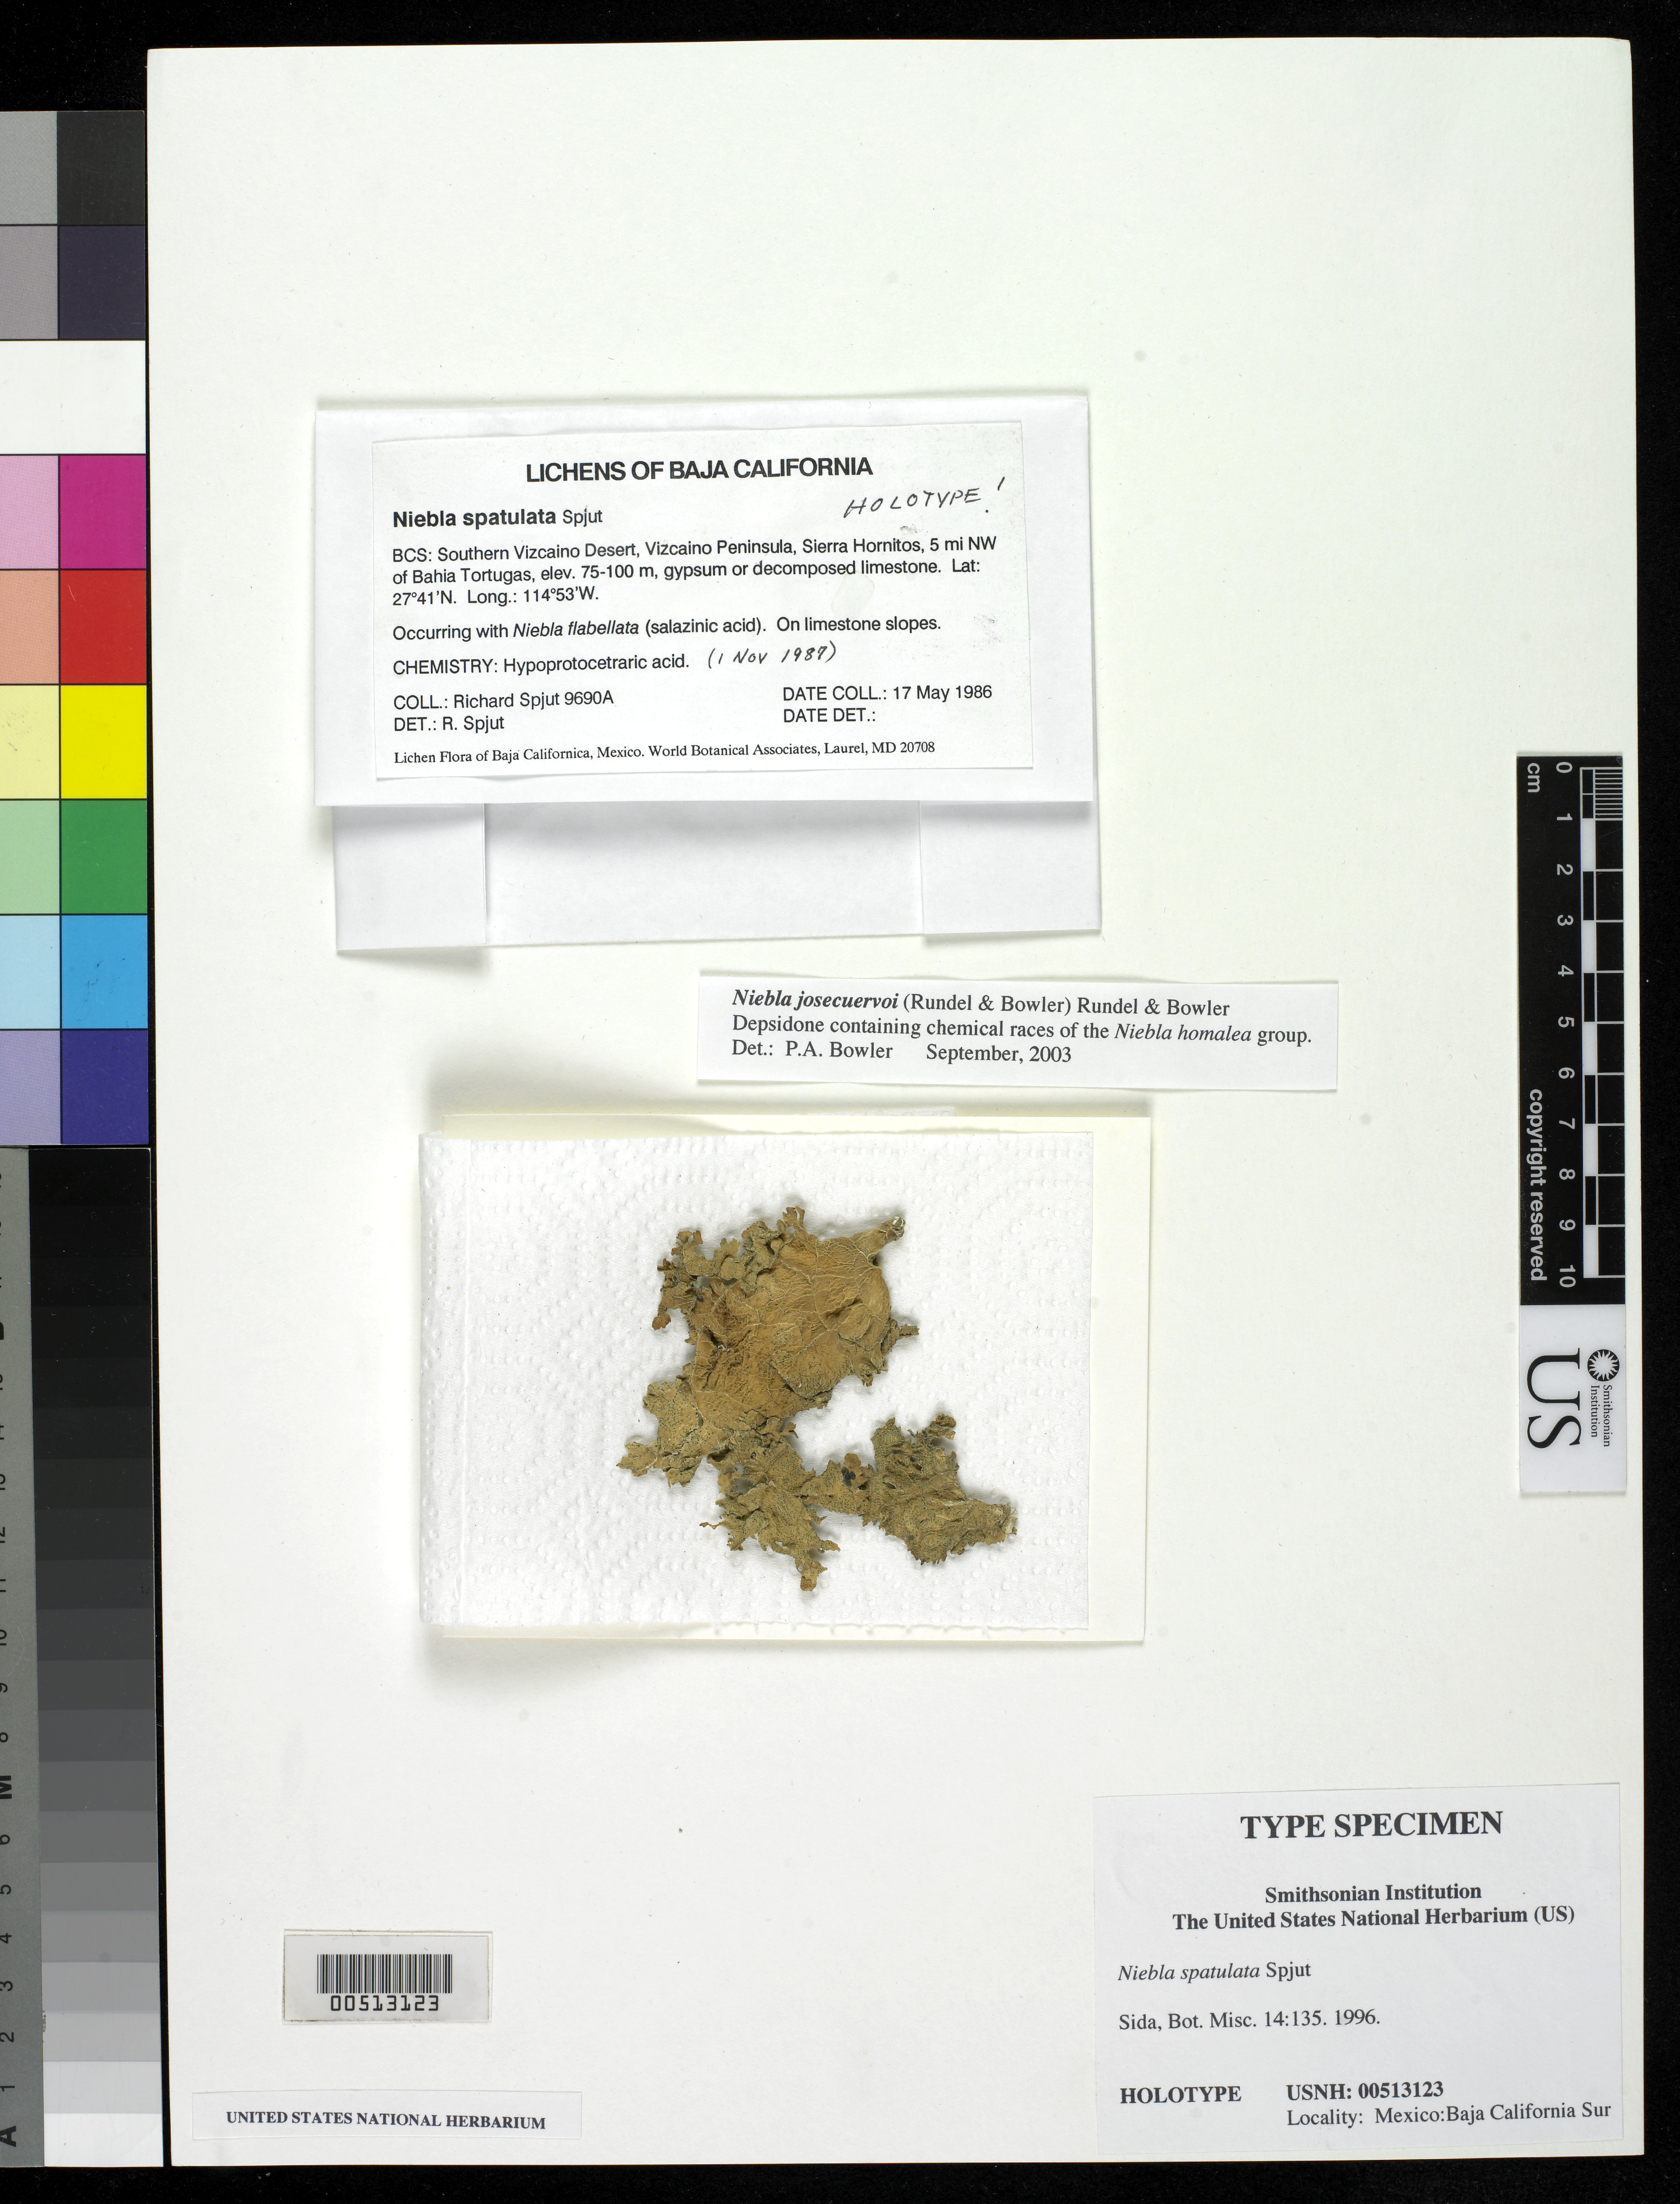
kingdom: Fungi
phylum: Ascomycota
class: Lecanoromycetes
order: Lecanorales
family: Ramalinaceae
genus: Niebla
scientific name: Niebla spatulata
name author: Spjut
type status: Holotype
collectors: R. Spjut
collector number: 9690a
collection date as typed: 17 May 1986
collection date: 1986-05-17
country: Mexico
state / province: Baja California Sur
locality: Southern Vizcaino Desert, Vizcaino Peninsula, Sierra Hornitos, 5 km NW of Bahia Tortugas.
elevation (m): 75